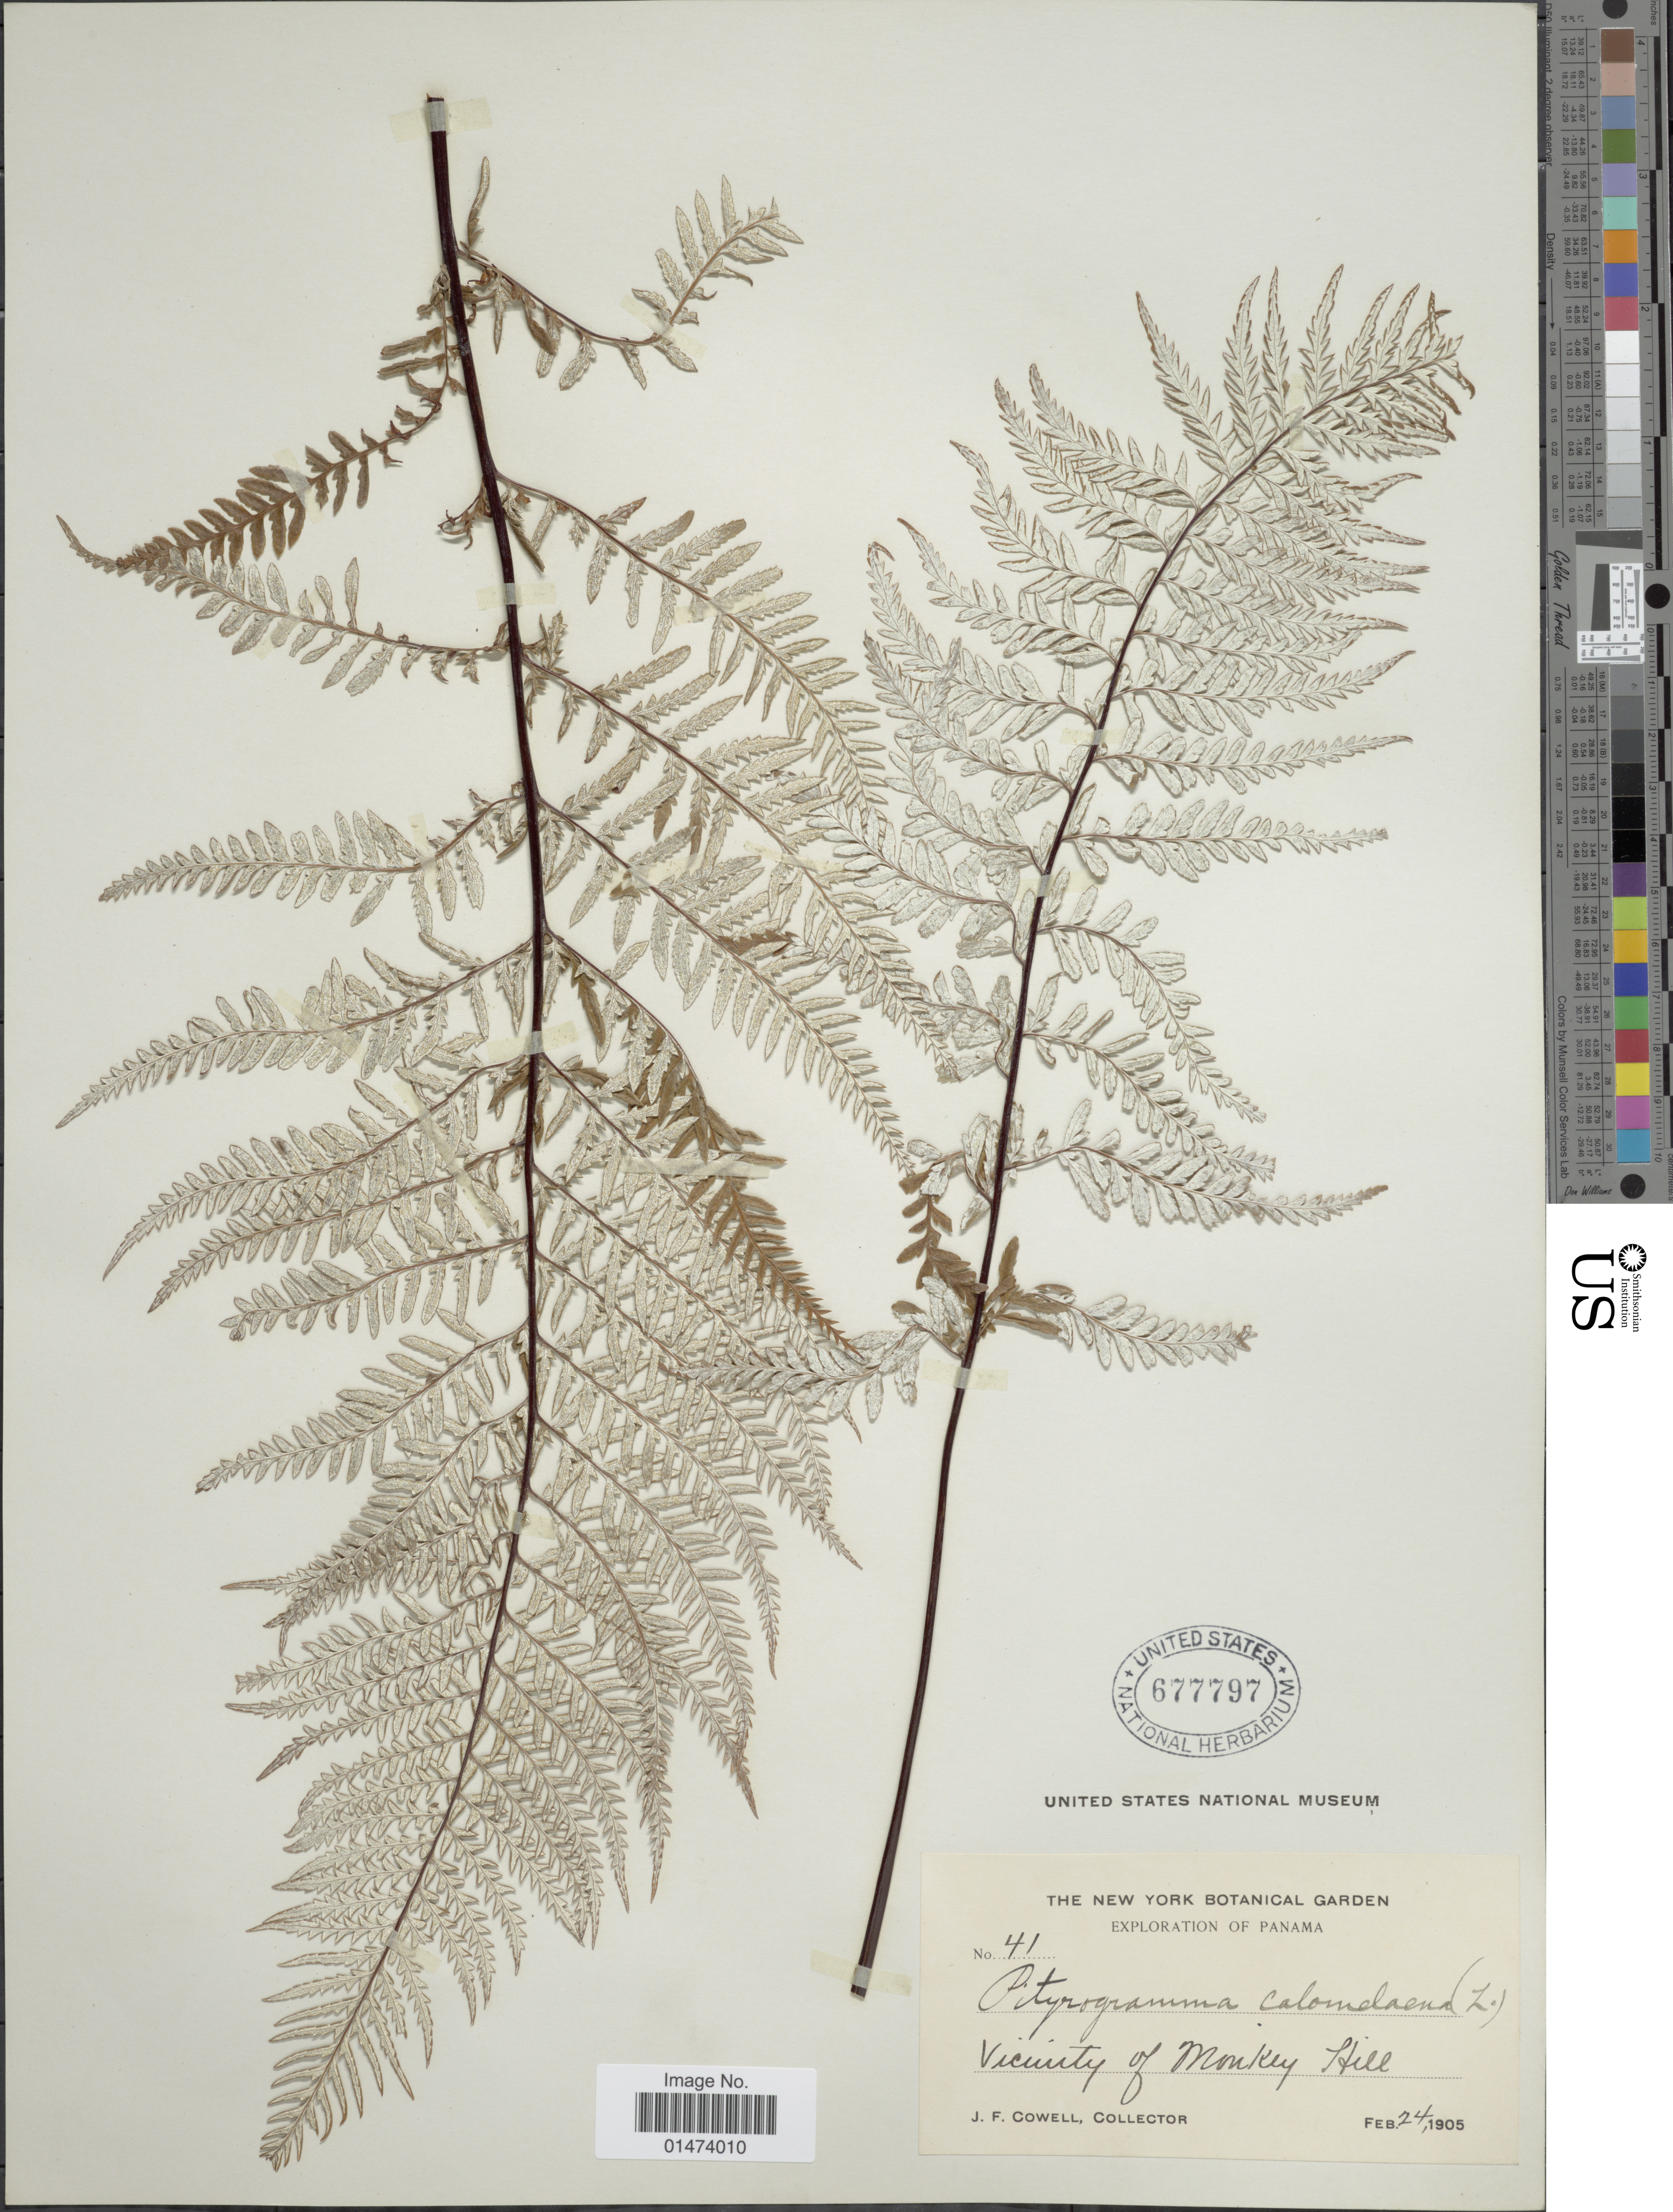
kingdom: Plantae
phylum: Tracheophyta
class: Polypodiopsida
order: Polypodiales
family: Pteridaceae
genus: Pityrogramma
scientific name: Pityrogramma calomelanos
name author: (L.) Link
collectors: J. F. Cowell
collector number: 41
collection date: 1905-02-24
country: Panama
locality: Vicinity of Monkey Hill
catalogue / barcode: US 677797